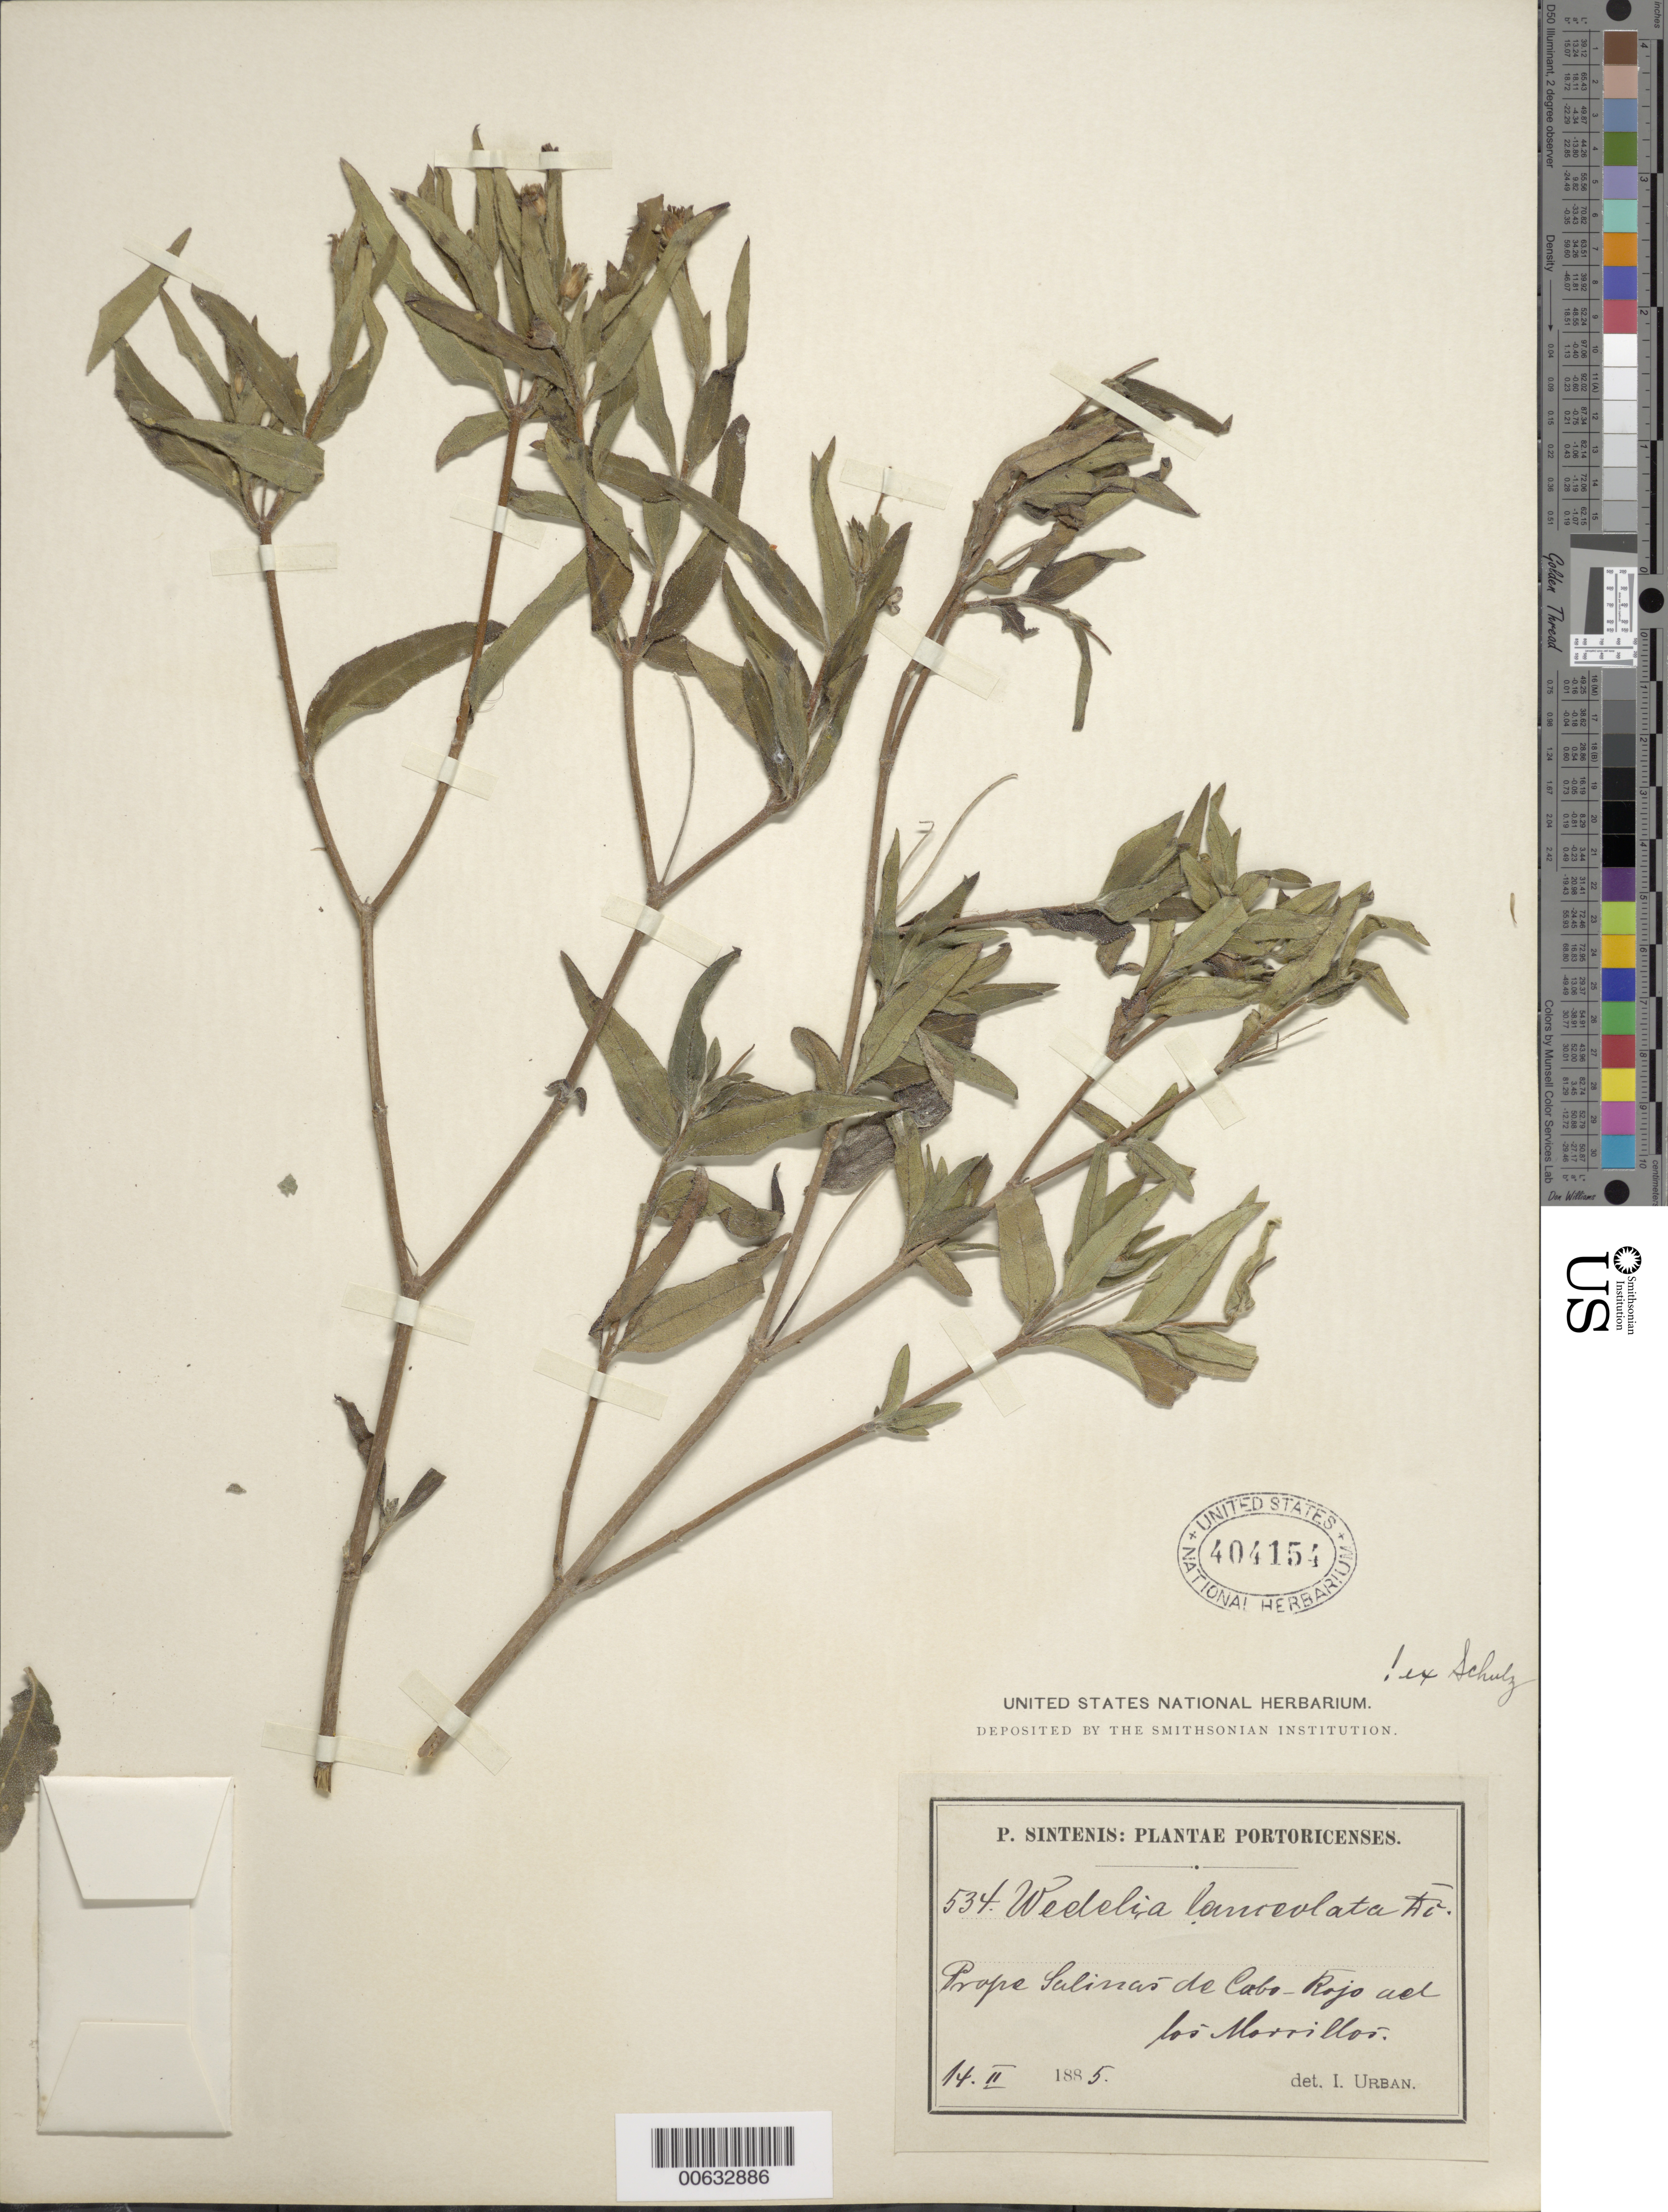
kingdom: Plantae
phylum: Tracheophyta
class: Magnoliopsida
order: Asterales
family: Asteraceae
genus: Wedelia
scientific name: Wedelia lanceolata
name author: DC.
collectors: P. Sintenis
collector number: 534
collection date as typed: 14 Feb 1885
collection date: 1885-02-14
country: Puerto Rico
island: Greater Antilles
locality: Prope Salinas de Cabo-Rojo, ad los Morrillos.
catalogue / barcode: US 404154